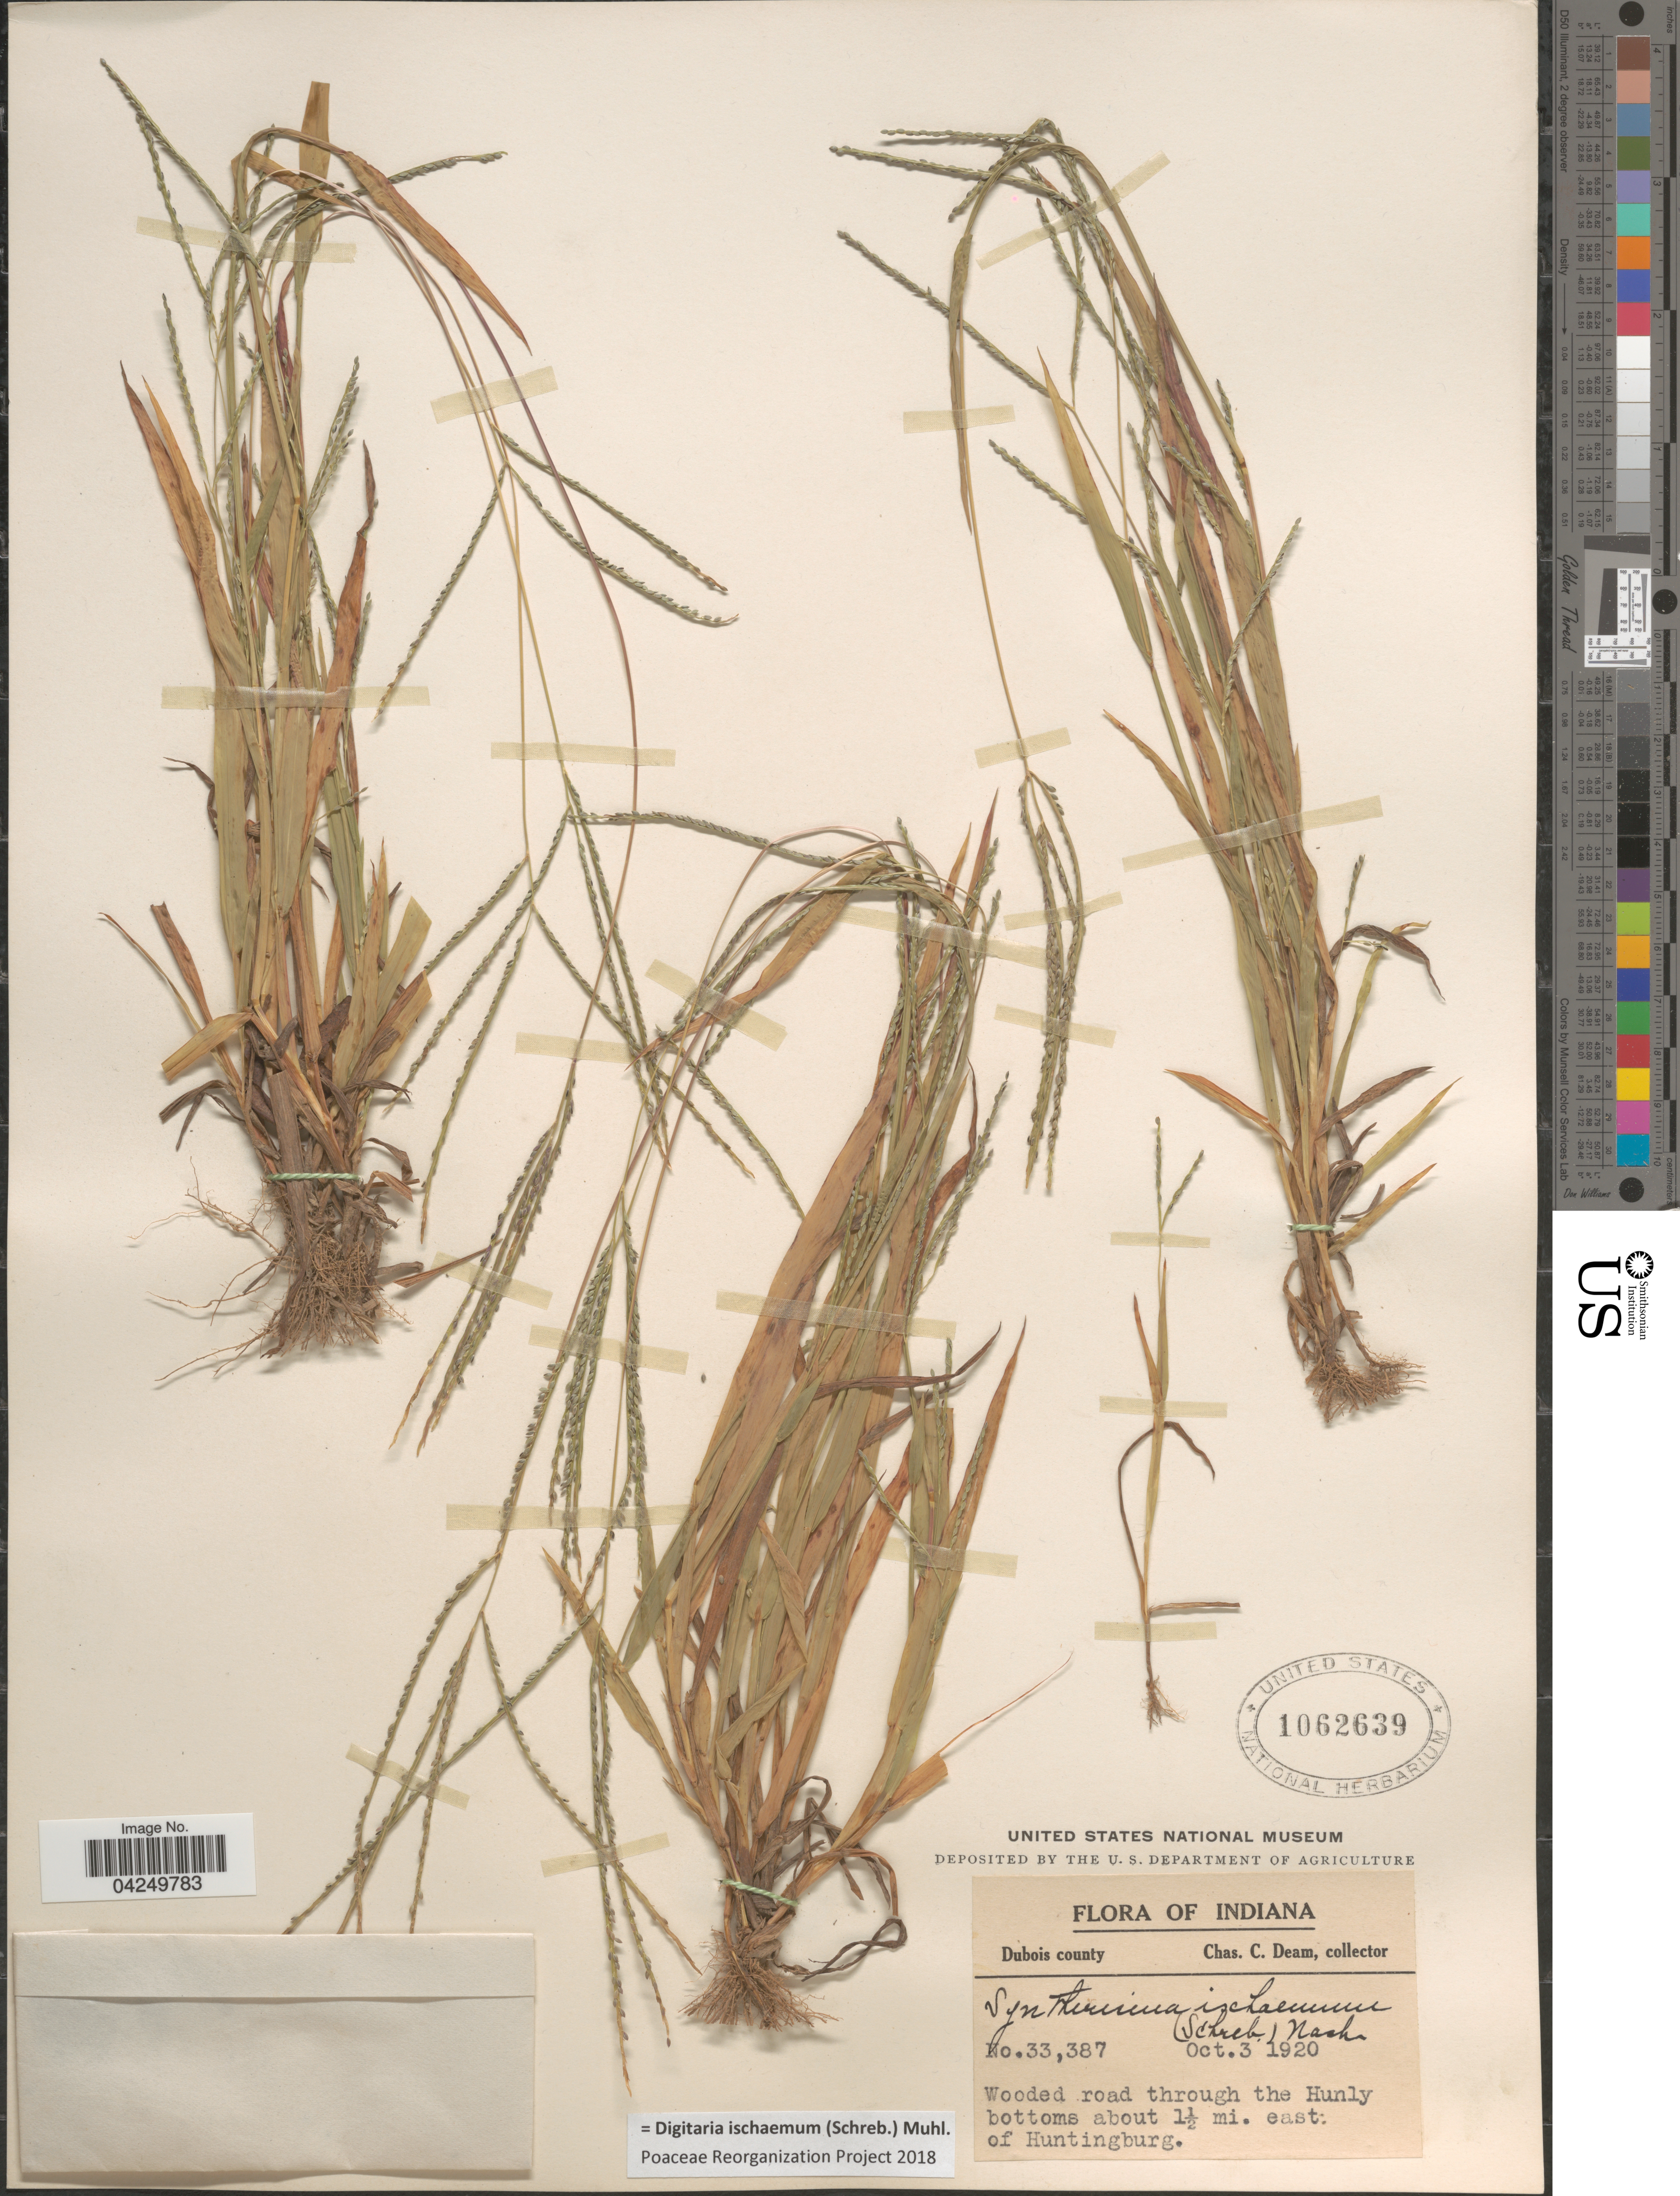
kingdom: Plantae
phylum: Tracheophyta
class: Liliopsida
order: Poales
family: Poaceae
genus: Digitaria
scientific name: Digitaria ischaemum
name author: (Schreber) Schreber ex Muhl.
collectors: C. C. Deam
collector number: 33387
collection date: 1920-10-03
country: United States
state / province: Indiana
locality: Dubois county. Wooded road through the Hunly bottoms about 1½ mi. east of Huntingburg.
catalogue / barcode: US 1062639